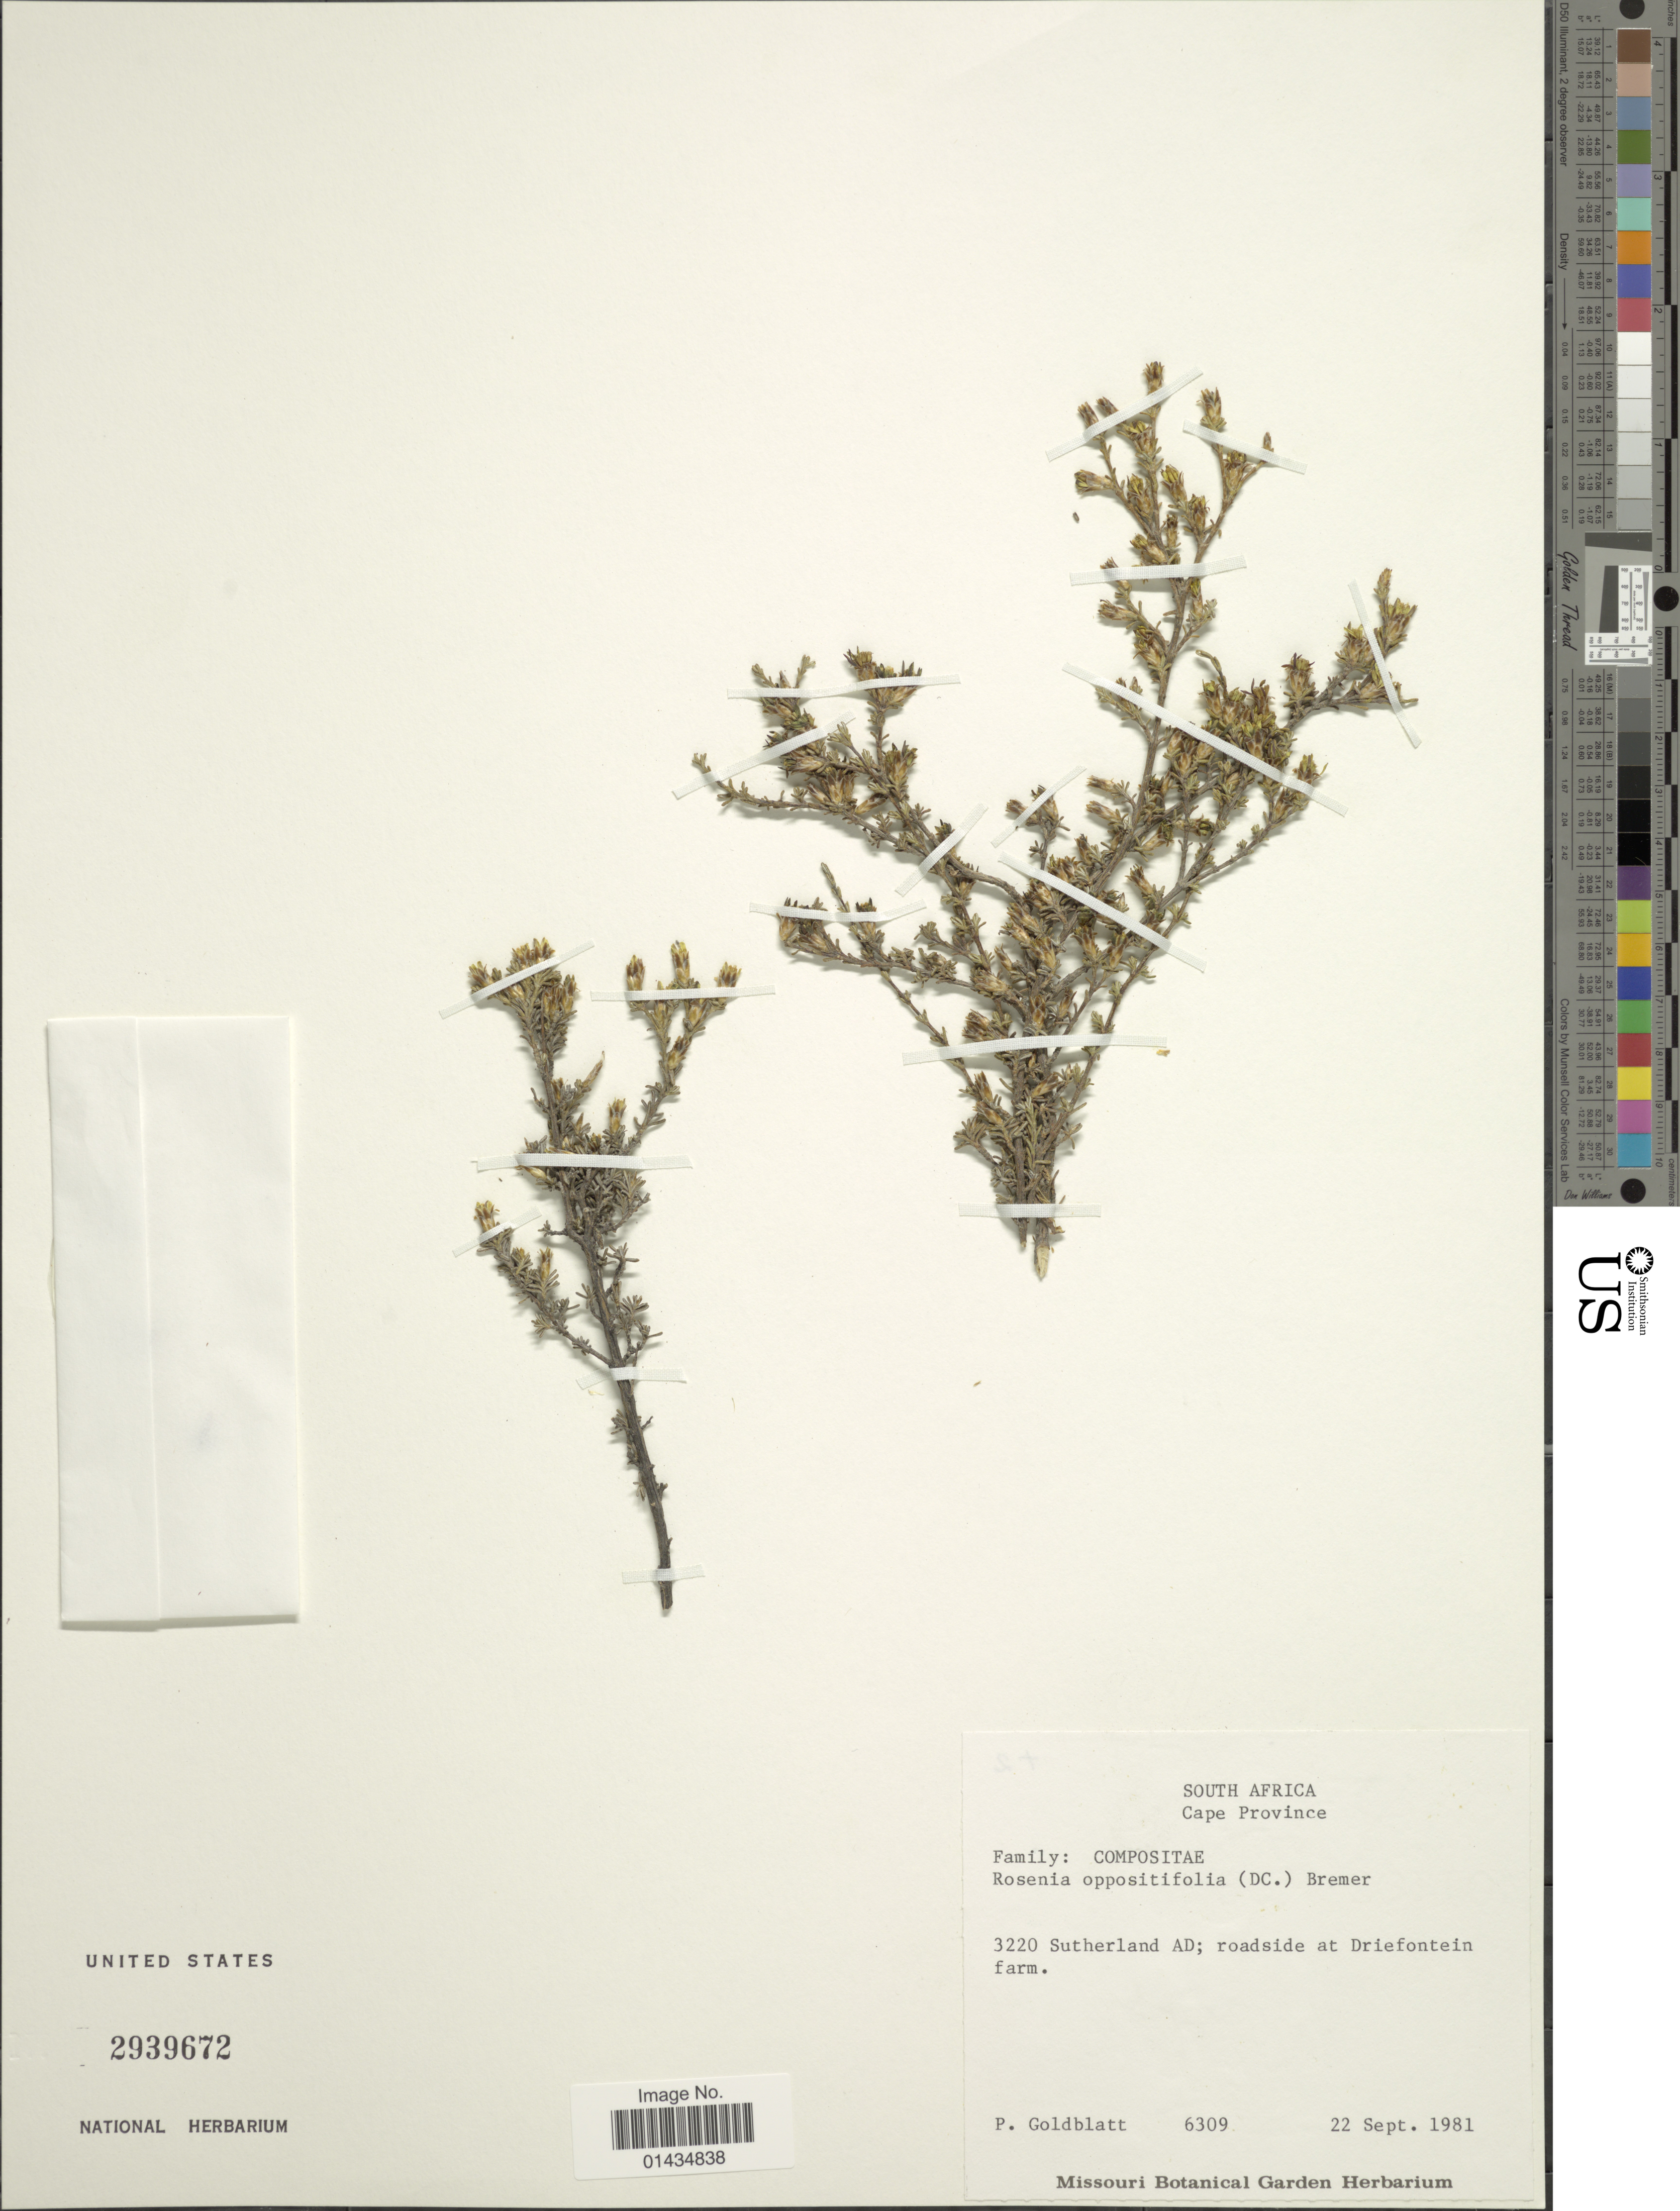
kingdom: Plantae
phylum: Tracheophyta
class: Magnoliopsida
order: Asterales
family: Asteraceae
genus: Rosenia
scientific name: Rosenia oppositifolia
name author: (DC.) K. Bremer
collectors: P. Goldblatt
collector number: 6309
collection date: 1981-09-22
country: South Africa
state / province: Northern Cape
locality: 3220 Sutherland AD; roadside at Driefontein farm.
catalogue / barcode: US 2939672